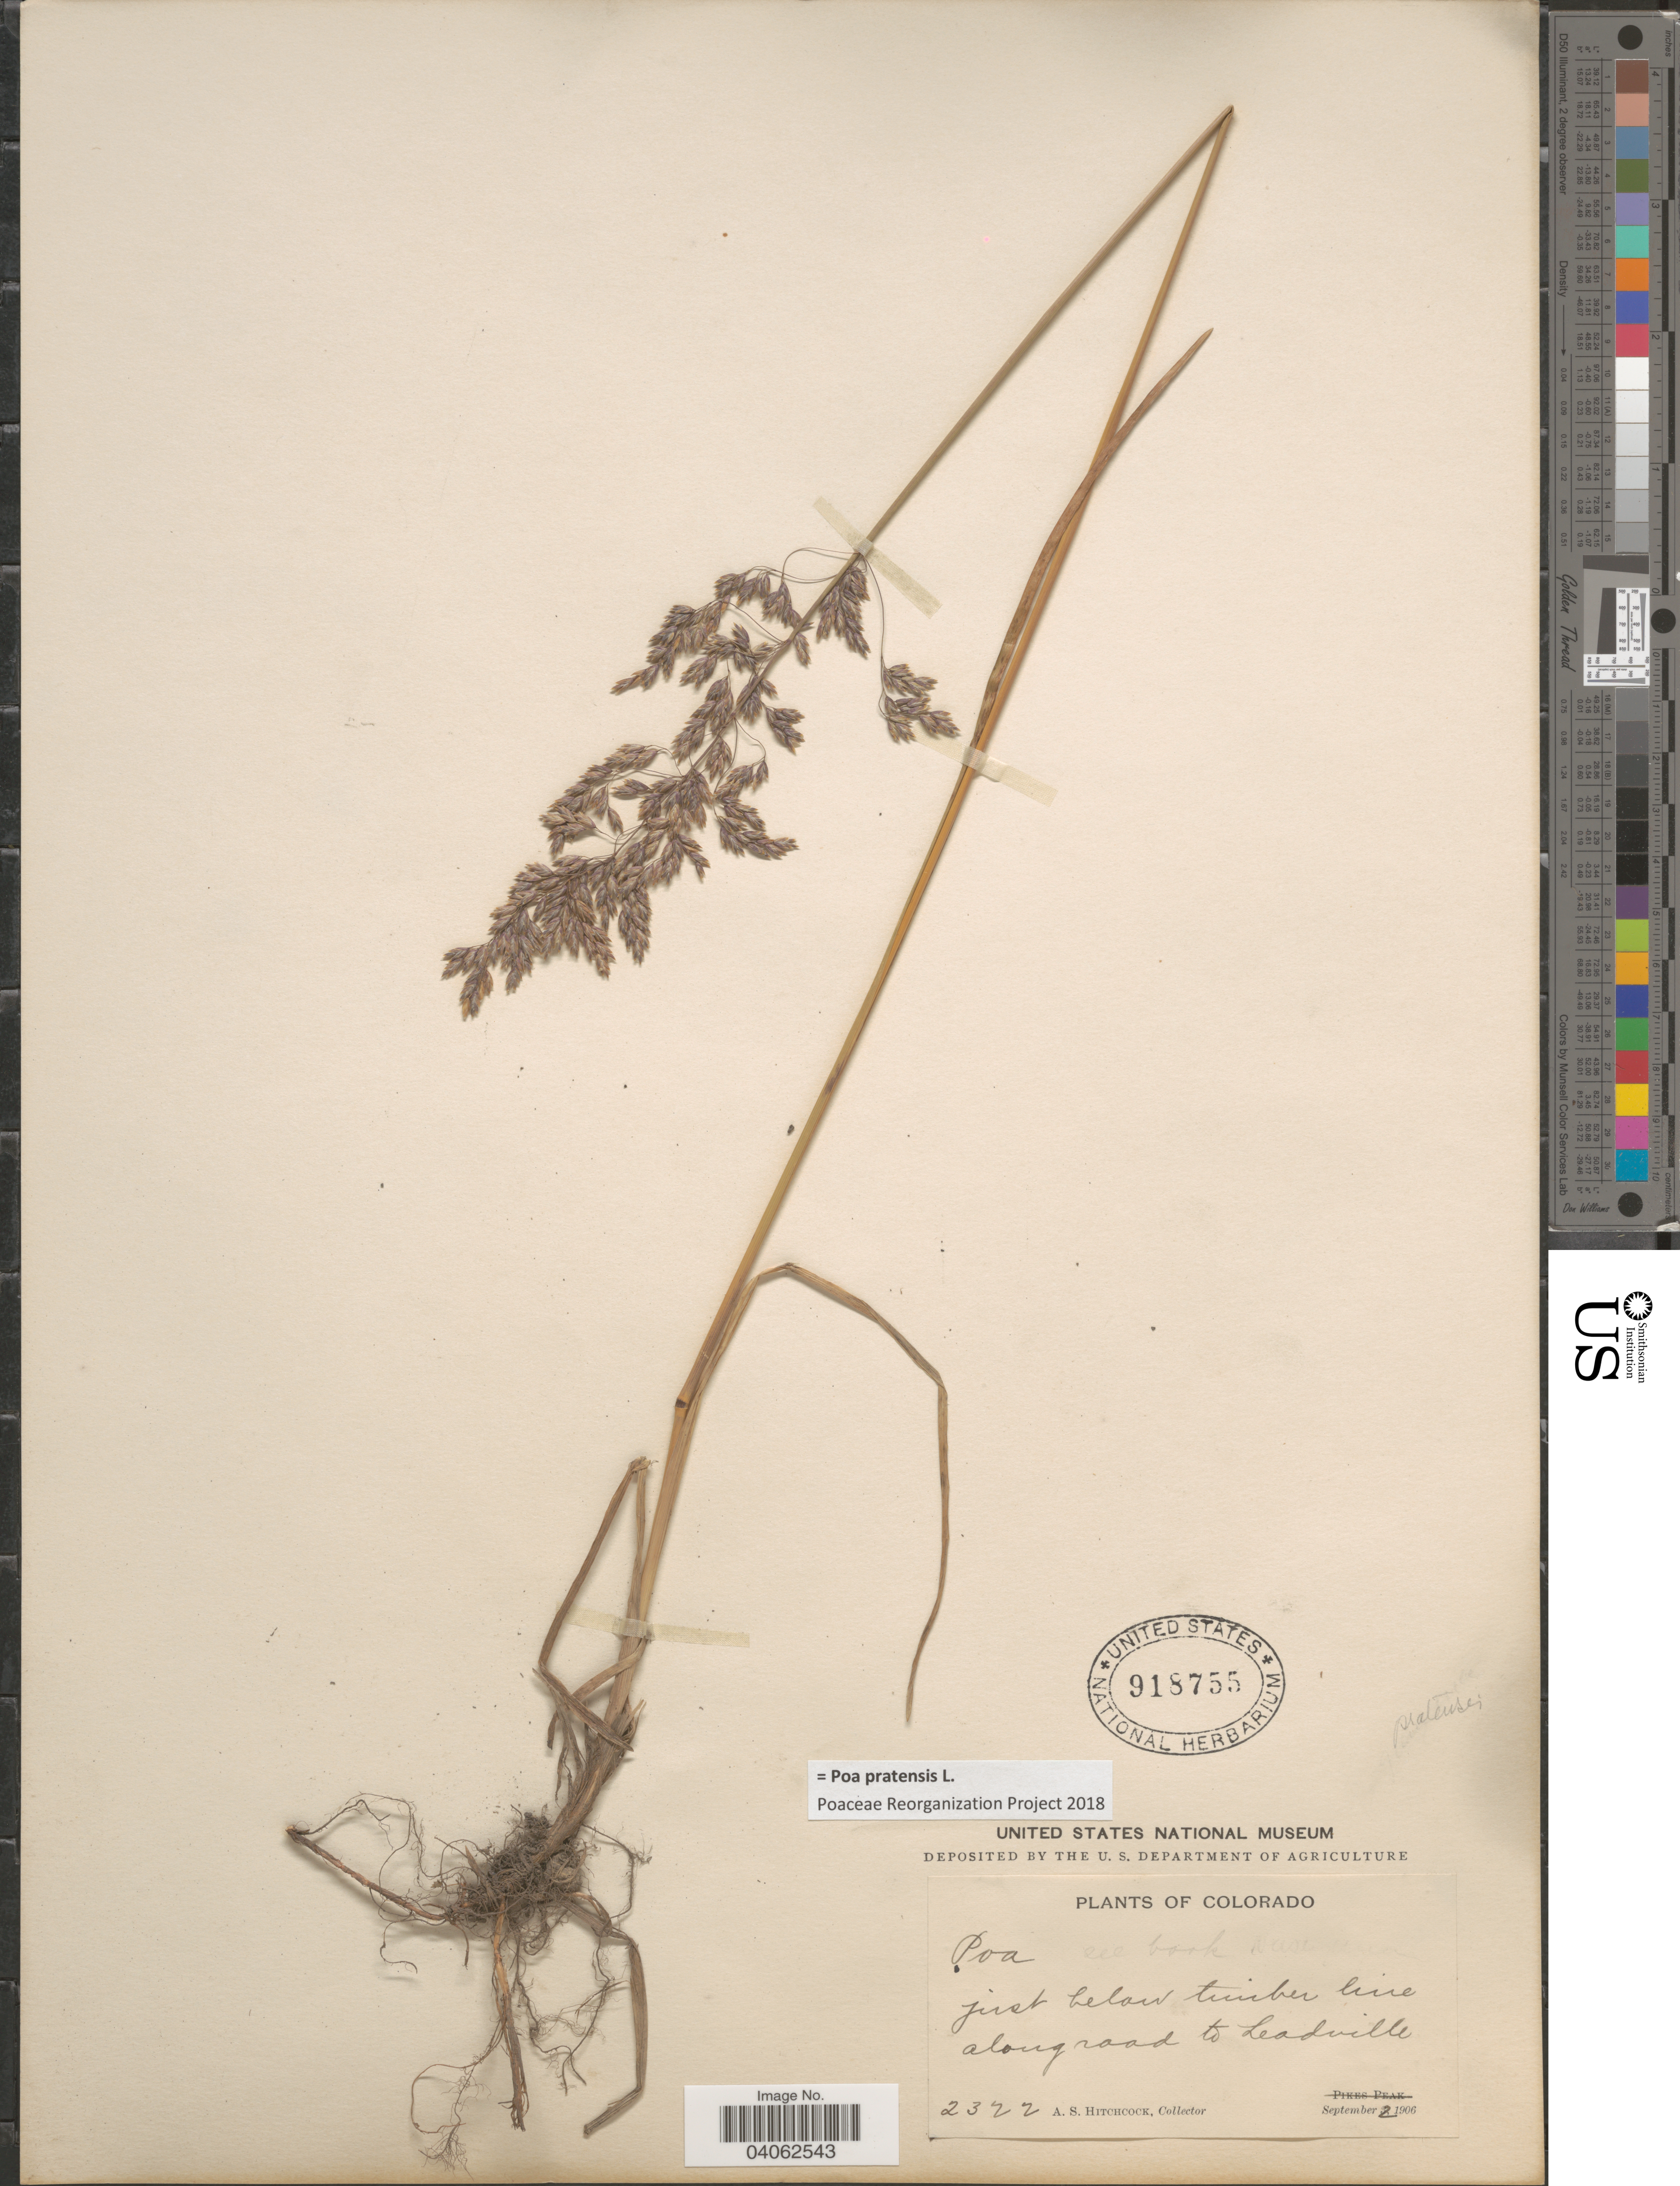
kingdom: Plantae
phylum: Tracheophyta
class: Liliopsida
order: Poales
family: Poaceae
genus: Poa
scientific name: Poa pratensis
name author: L.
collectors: A. S. Hitchcock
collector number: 2322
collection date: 1906-09-02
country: United States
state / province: Colorado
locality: Just below timber line along road to Leadville.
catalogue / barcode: US 918755